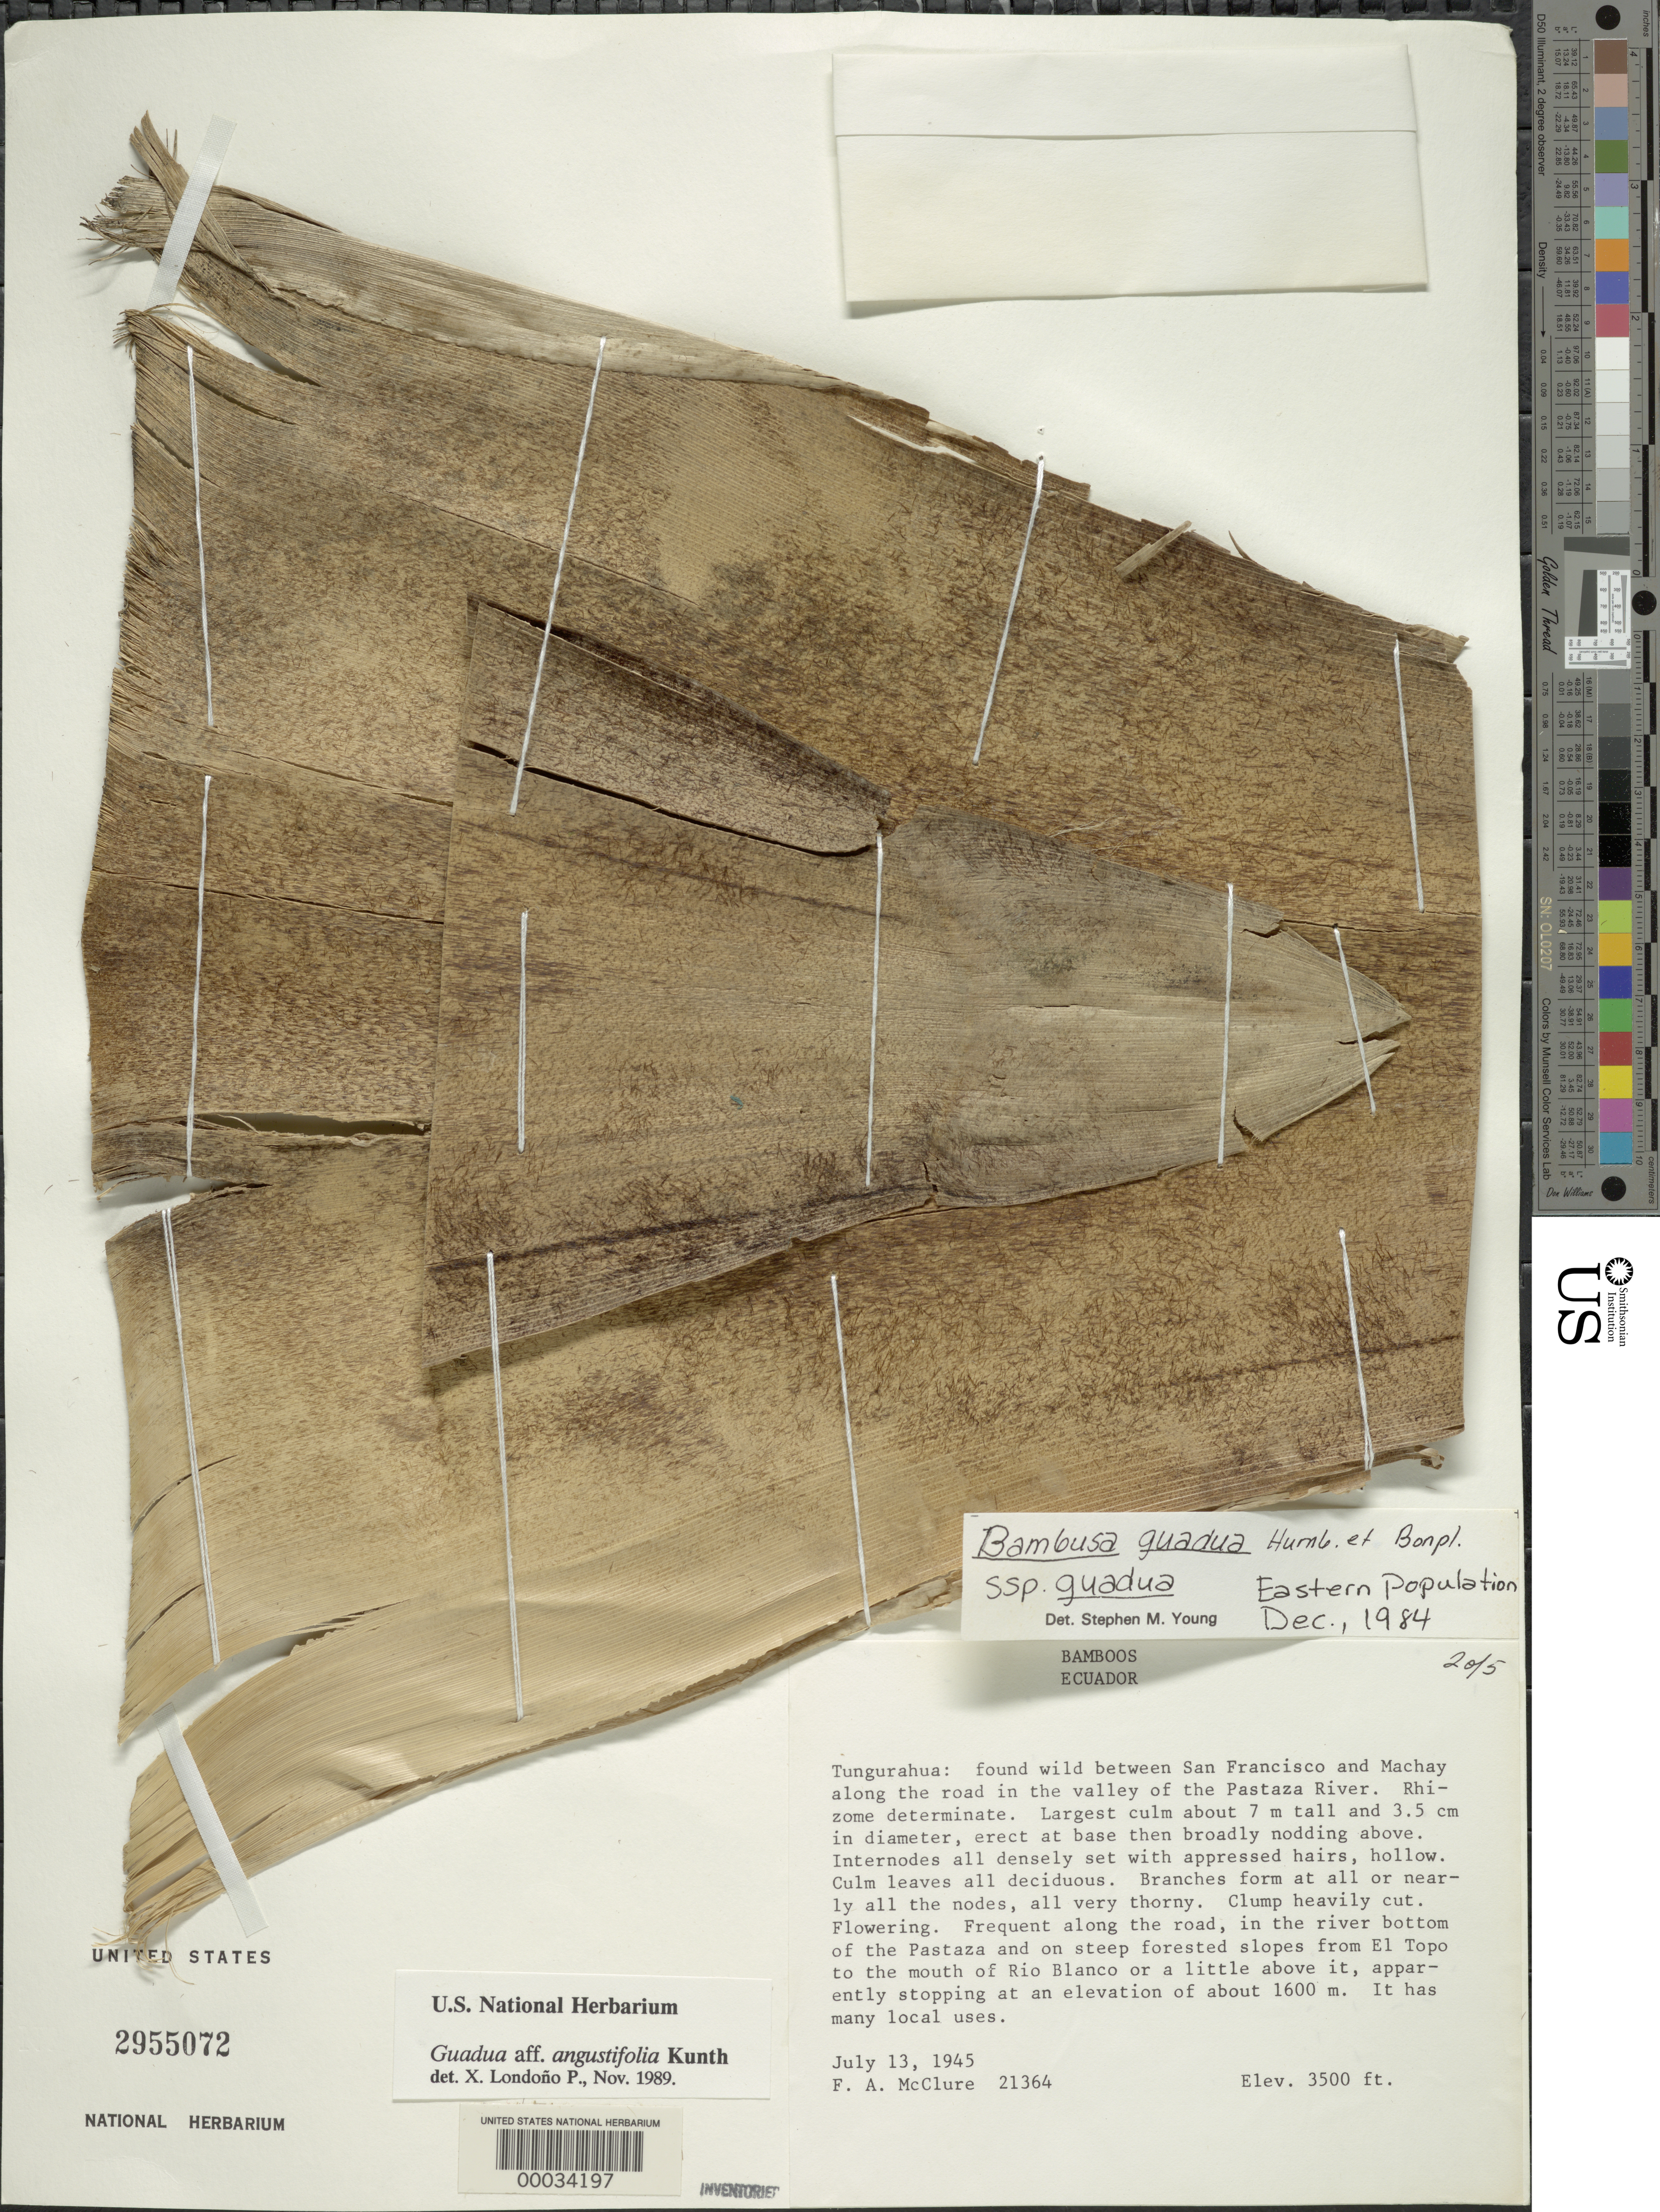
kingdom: Plantae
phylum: Tracheophyta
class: Liliopsida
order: Poales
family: Poaceae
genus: Guadua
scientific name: Guadua uncinata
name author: Londoño & L.G. Clark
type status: Holotype Fragment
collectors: F. A. McClure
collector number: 21364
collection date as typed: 13 Jul 1945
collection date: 1945-07-13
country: Ecuador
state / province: Tungurahua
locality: Between San Francisco and machay along road in the Valley of the pastaza River.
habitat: Along road, in the river bottom, and on steep forested slopes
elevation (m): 1068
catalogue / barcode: US 2955072